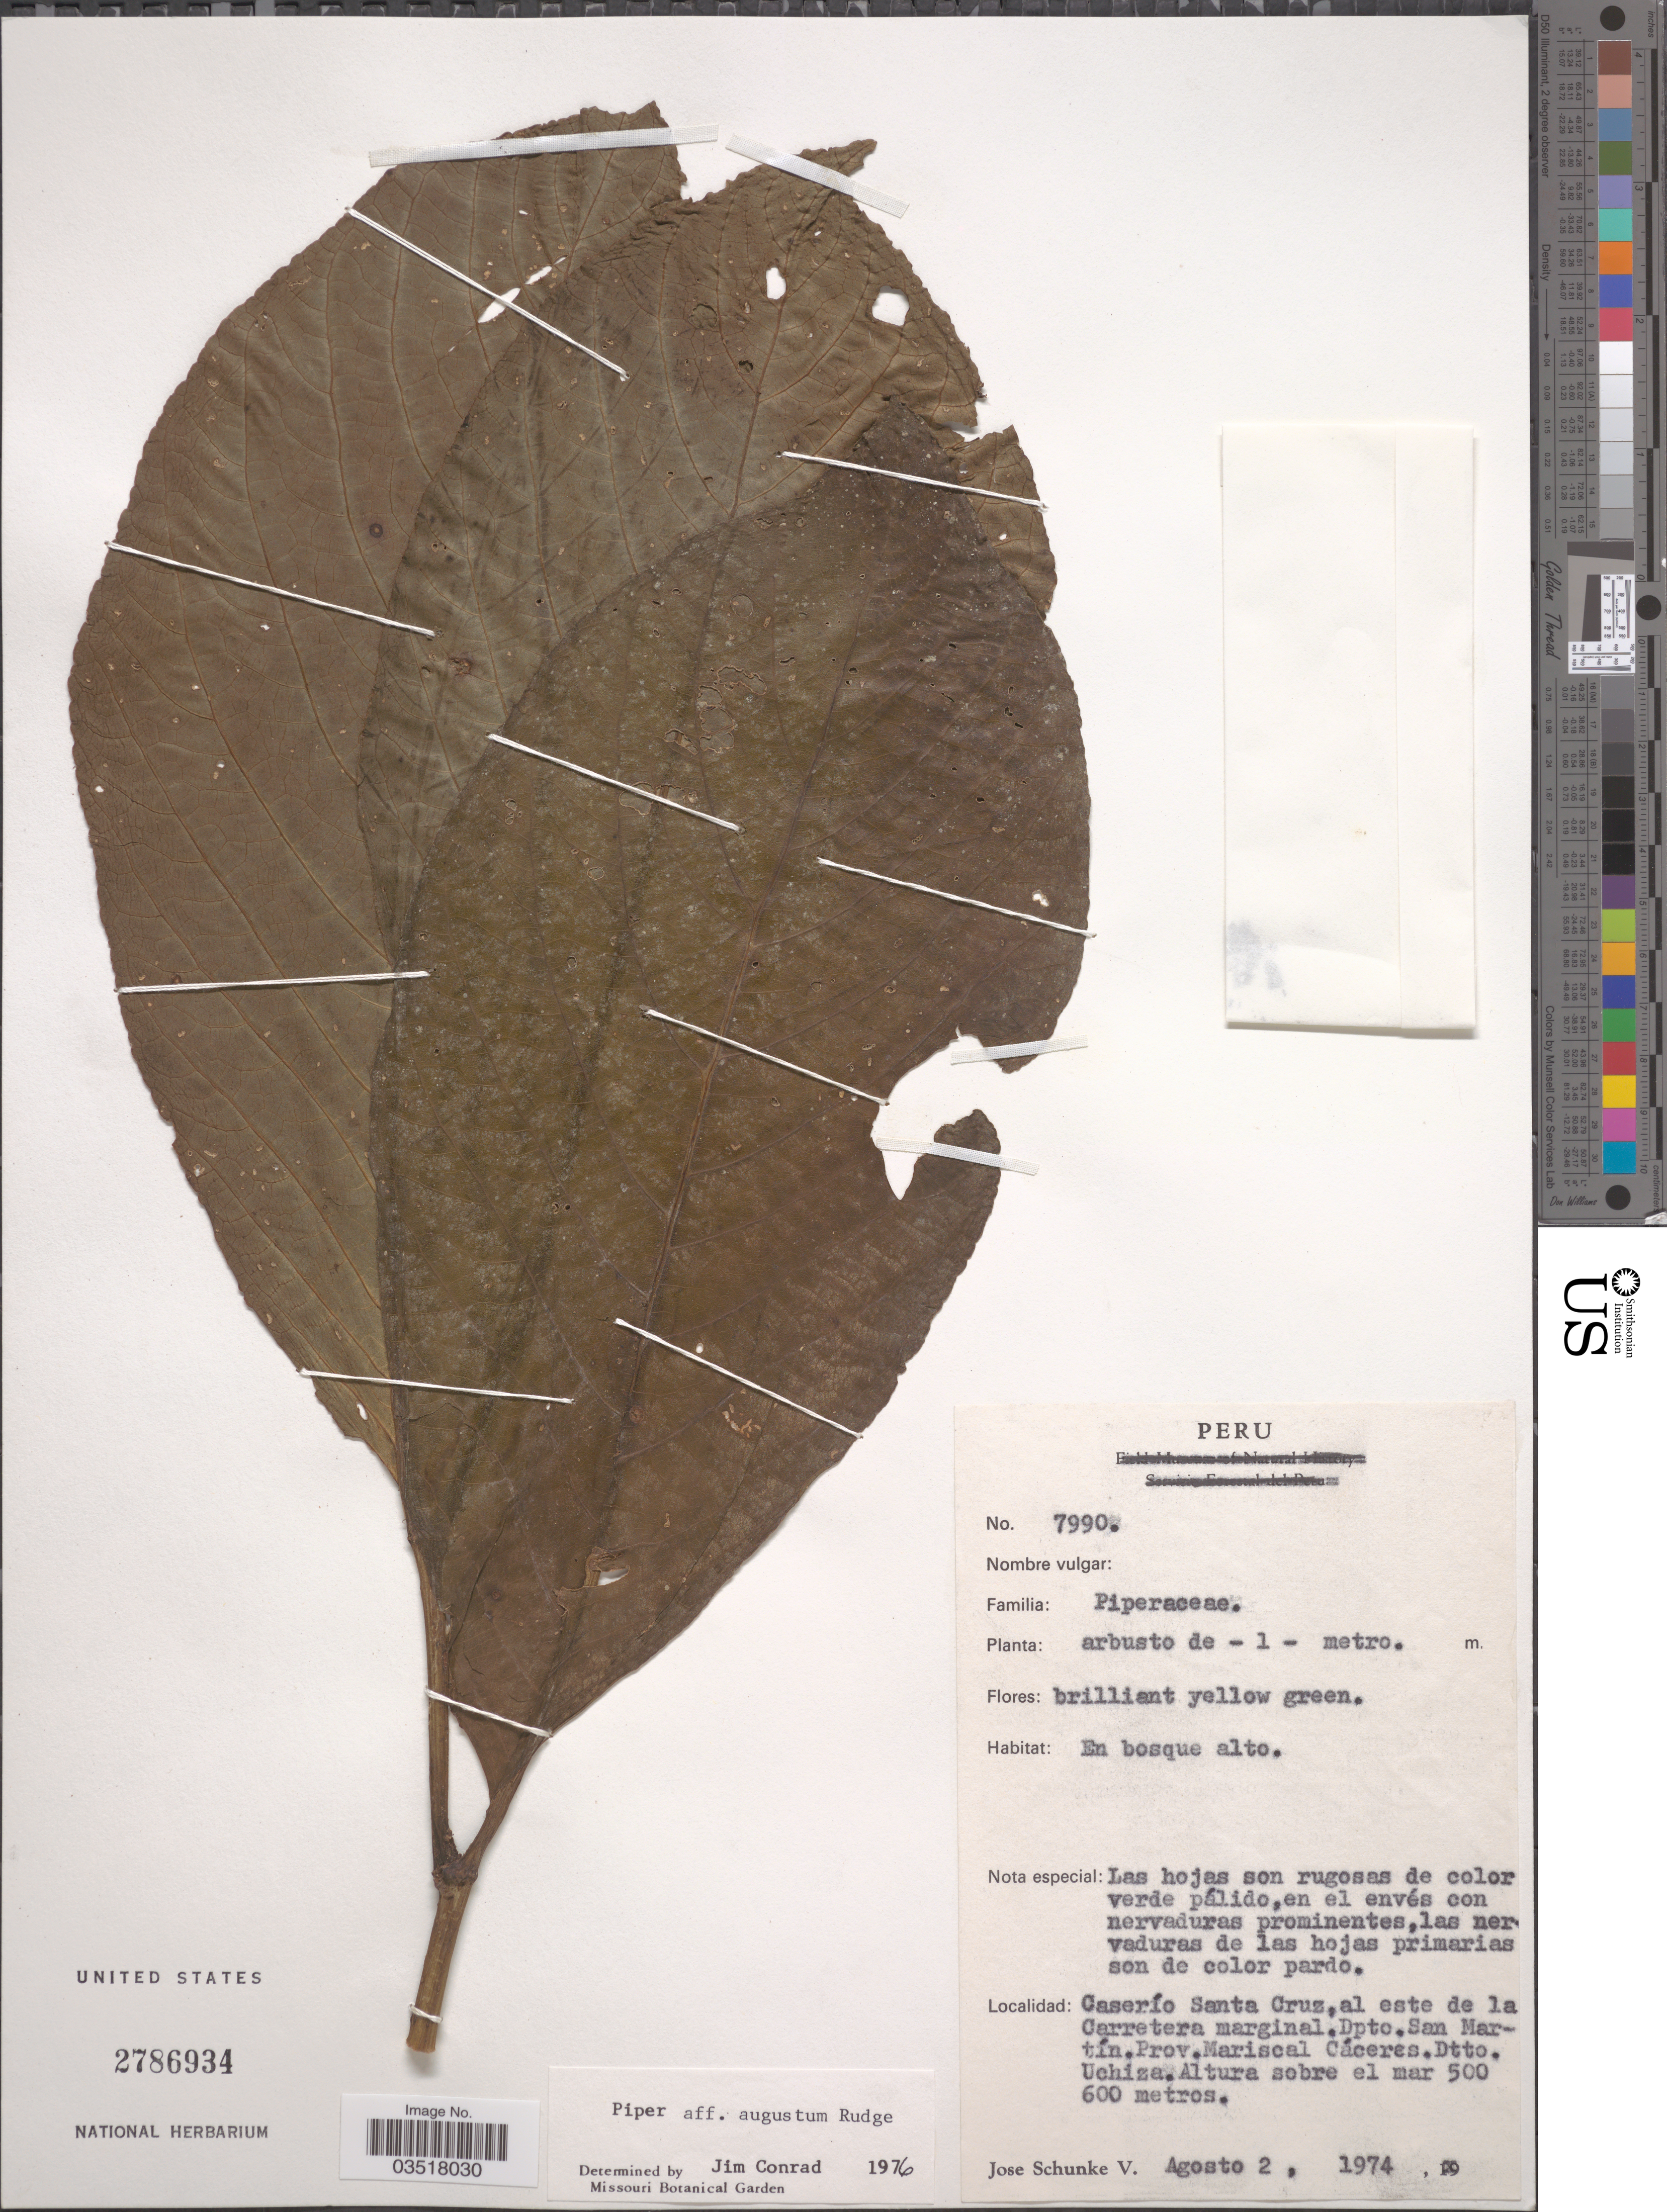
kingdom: Plantae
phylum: Tracheophyta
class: Magnoliopsida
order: Piperales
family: Piperaceae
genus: Piper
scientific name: Piper augustum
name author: Rudge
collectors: J. Schunke Vigo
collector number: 7990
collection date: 1974-08-02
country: Peru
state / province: San Martín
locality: Caserío Santa Cruz, al este de la Carretera marginal. Dpto. San Martín. Prov. Mariscal Cáceres. Dtto. Uchiza.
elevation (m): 500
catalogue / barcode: US 2786934